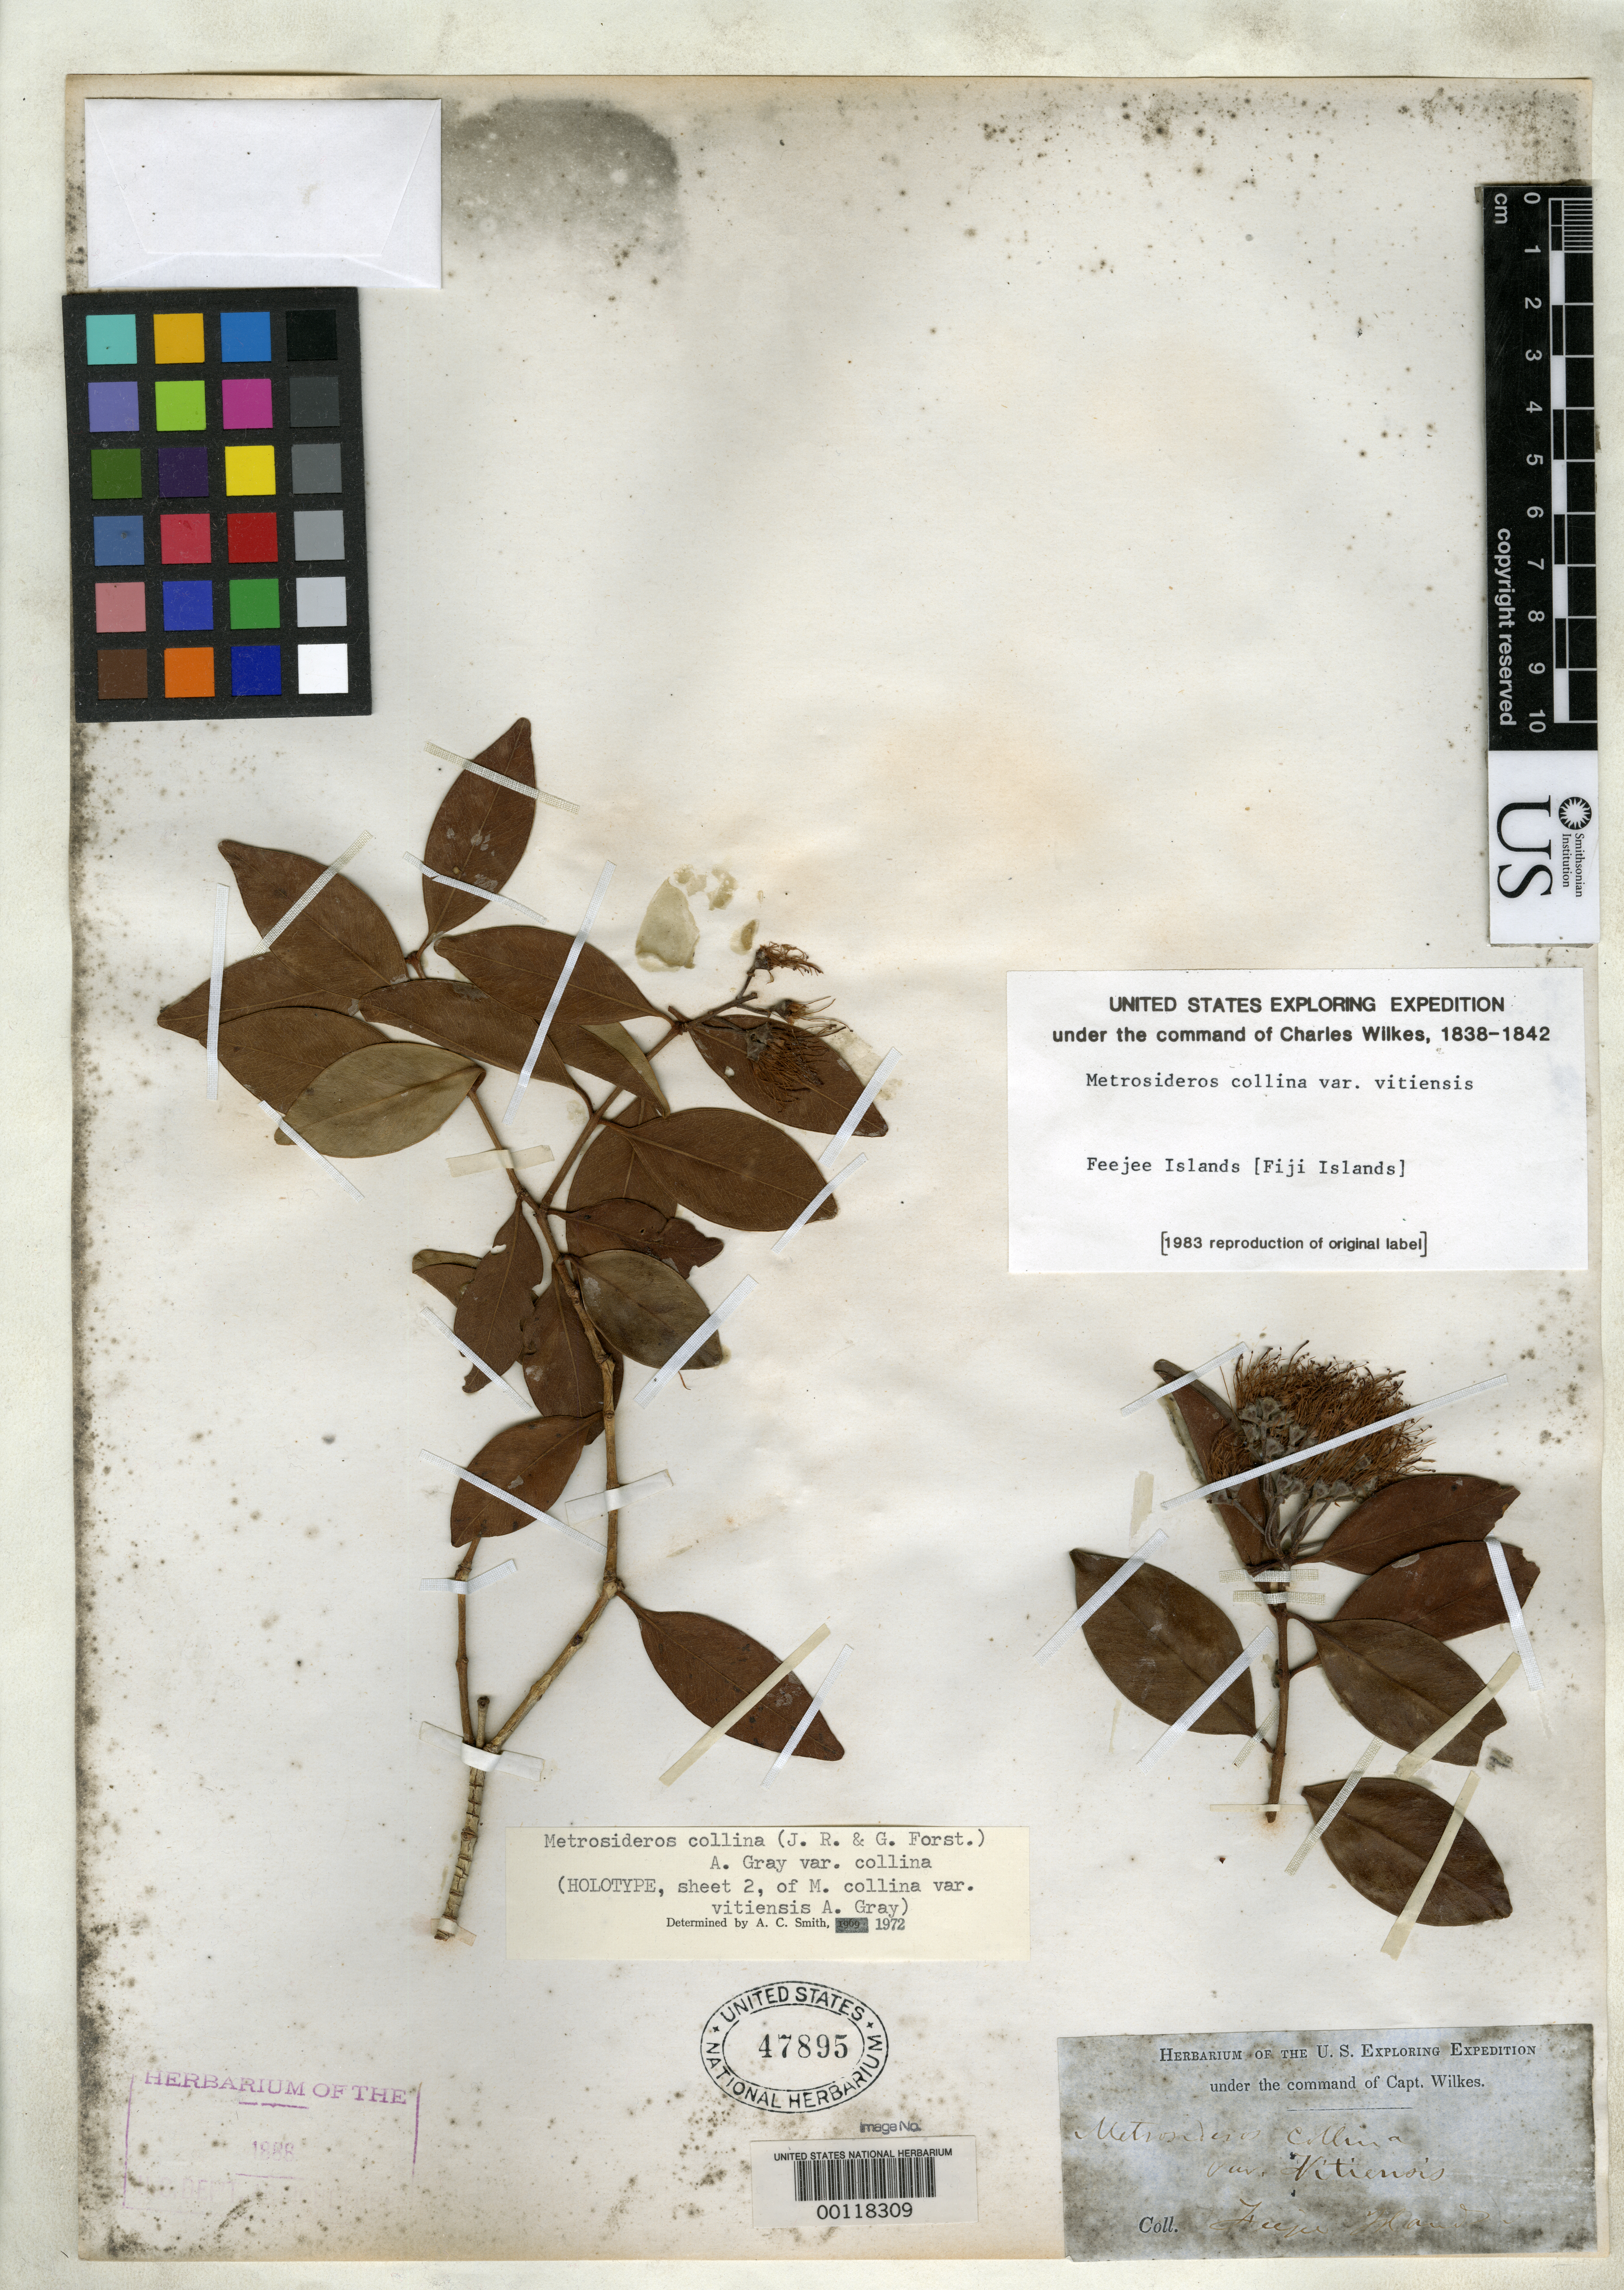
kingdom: Plantae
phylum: Tracheophyta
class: Magnoliopsida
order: Myrtales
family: Myrtaceae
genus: Metrosideros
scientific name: Metrosideros collina var. vitiensis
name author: A. Gray in Wilkes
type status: Holotype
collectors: Wilkes Explor. Exped.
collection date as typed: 1838 to -- --- 1842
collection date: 1838/1842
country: Fiji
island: Ovalau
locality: Muthuata and Sandalwood Bay.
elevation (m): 30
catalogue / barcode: US 47895